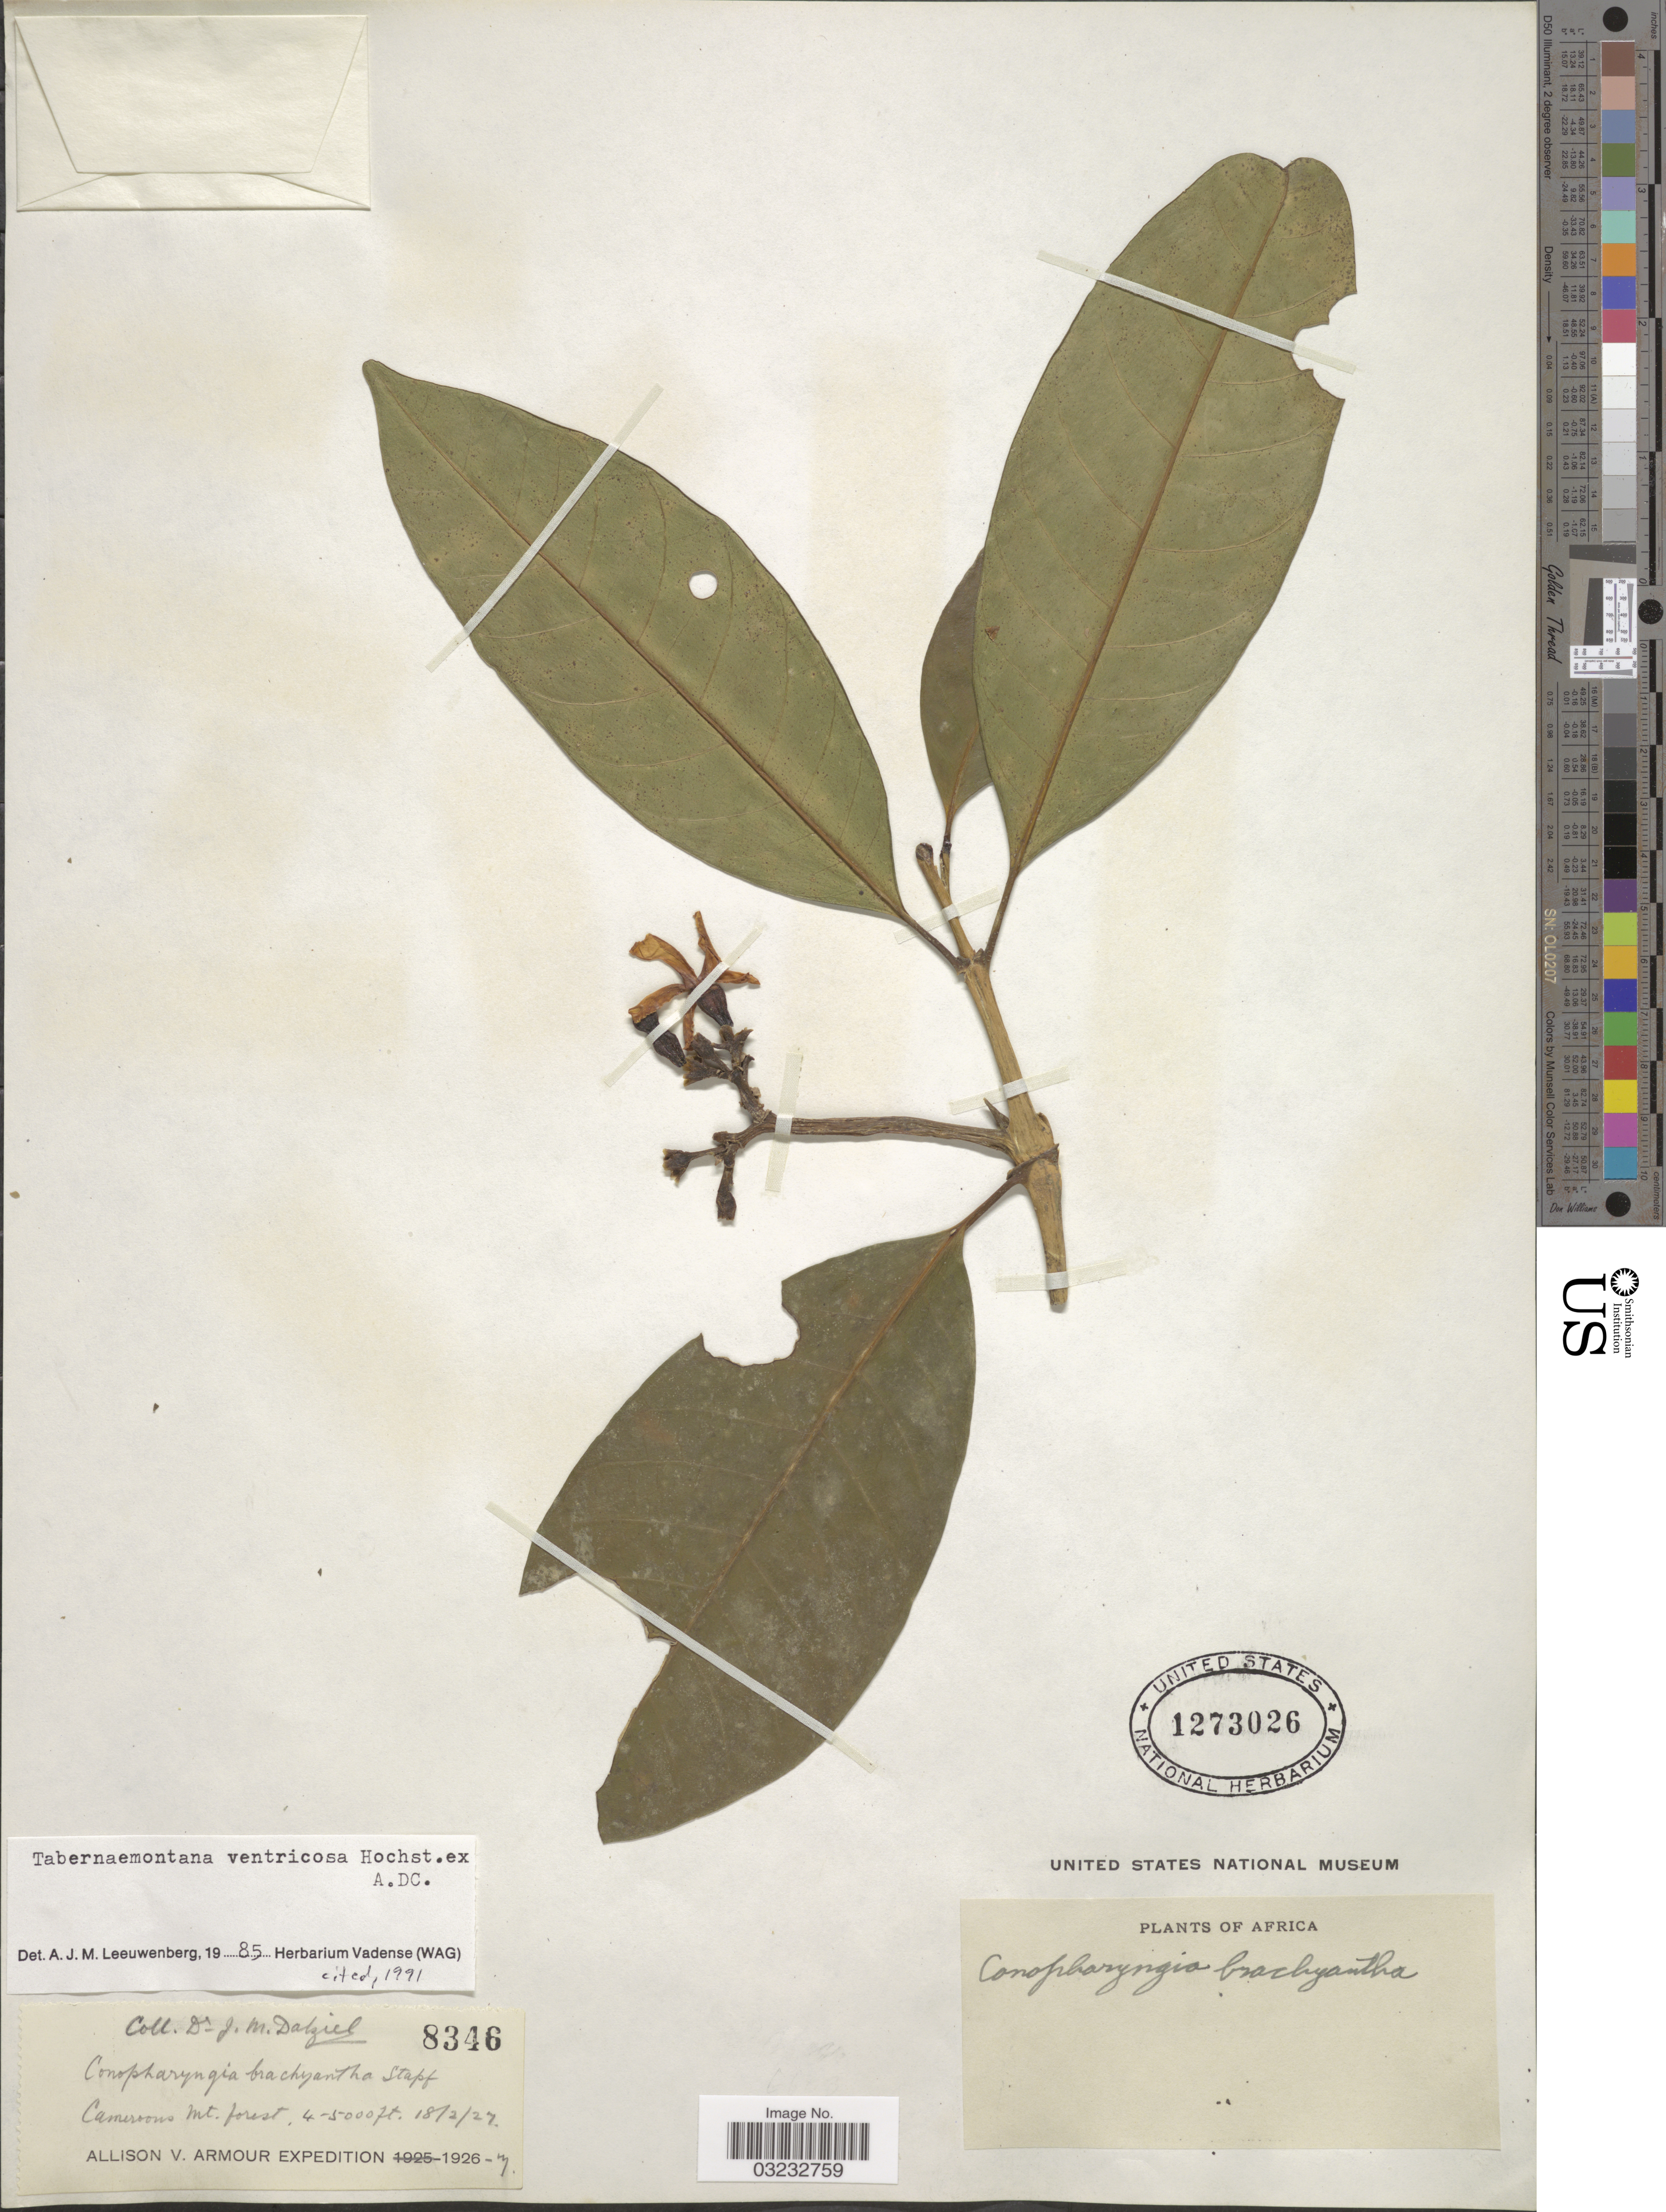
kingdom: Plantae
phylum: Tracheophyta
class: Magnoliopsida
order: Gentianales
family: Apocynaceae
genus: Tabernaemontana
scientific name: Tabernaemontana ventricosa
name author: Hochst. ex A. DC.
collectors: J. Dalziel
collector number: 8346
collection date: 1927-02-18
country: Cameroon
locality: Mt. forest.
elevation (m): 1219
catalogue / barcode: US 1273026